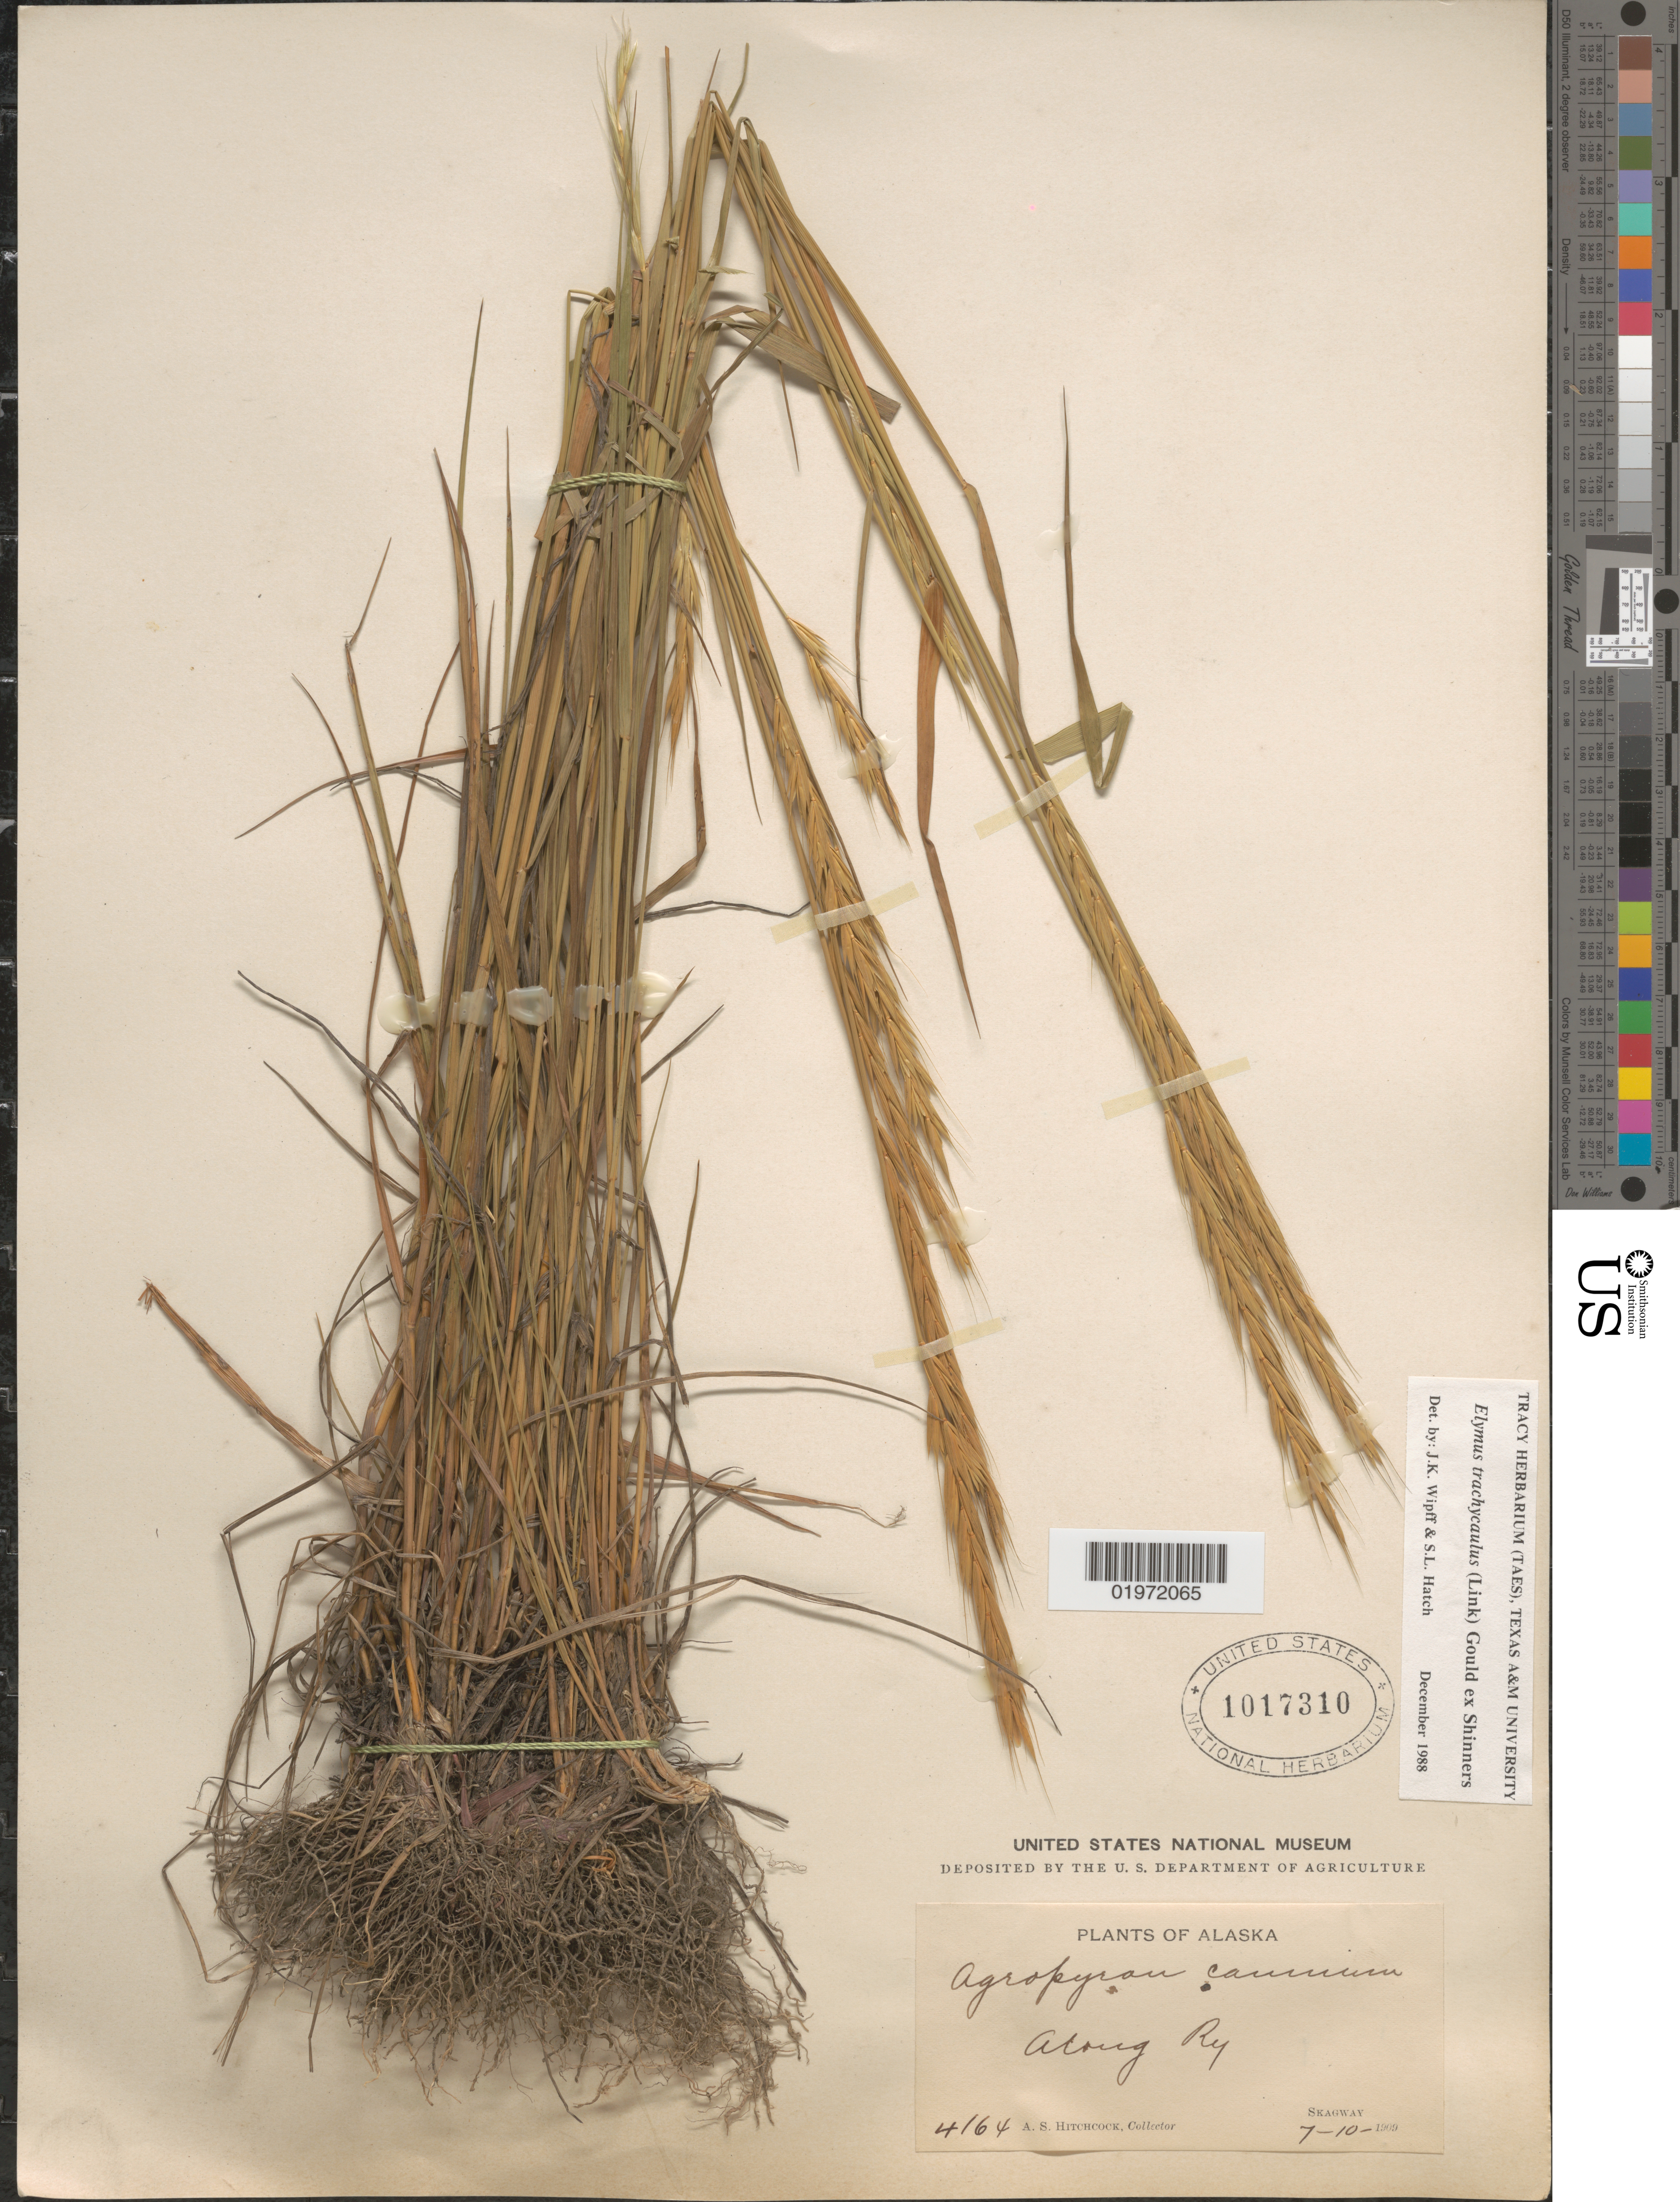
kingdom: Plantae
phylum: Tracheophyta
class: Liliopsida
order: Poales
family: Poaceae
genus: Elymus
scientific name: Elymus trachycaulus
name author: (Link) Gould ex Shinners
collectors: A. S. Hitchcock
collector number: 4164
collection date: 1909-07-10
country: United States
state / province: Alaska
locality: Along Ry. Skagway.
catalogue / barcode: US 1017310